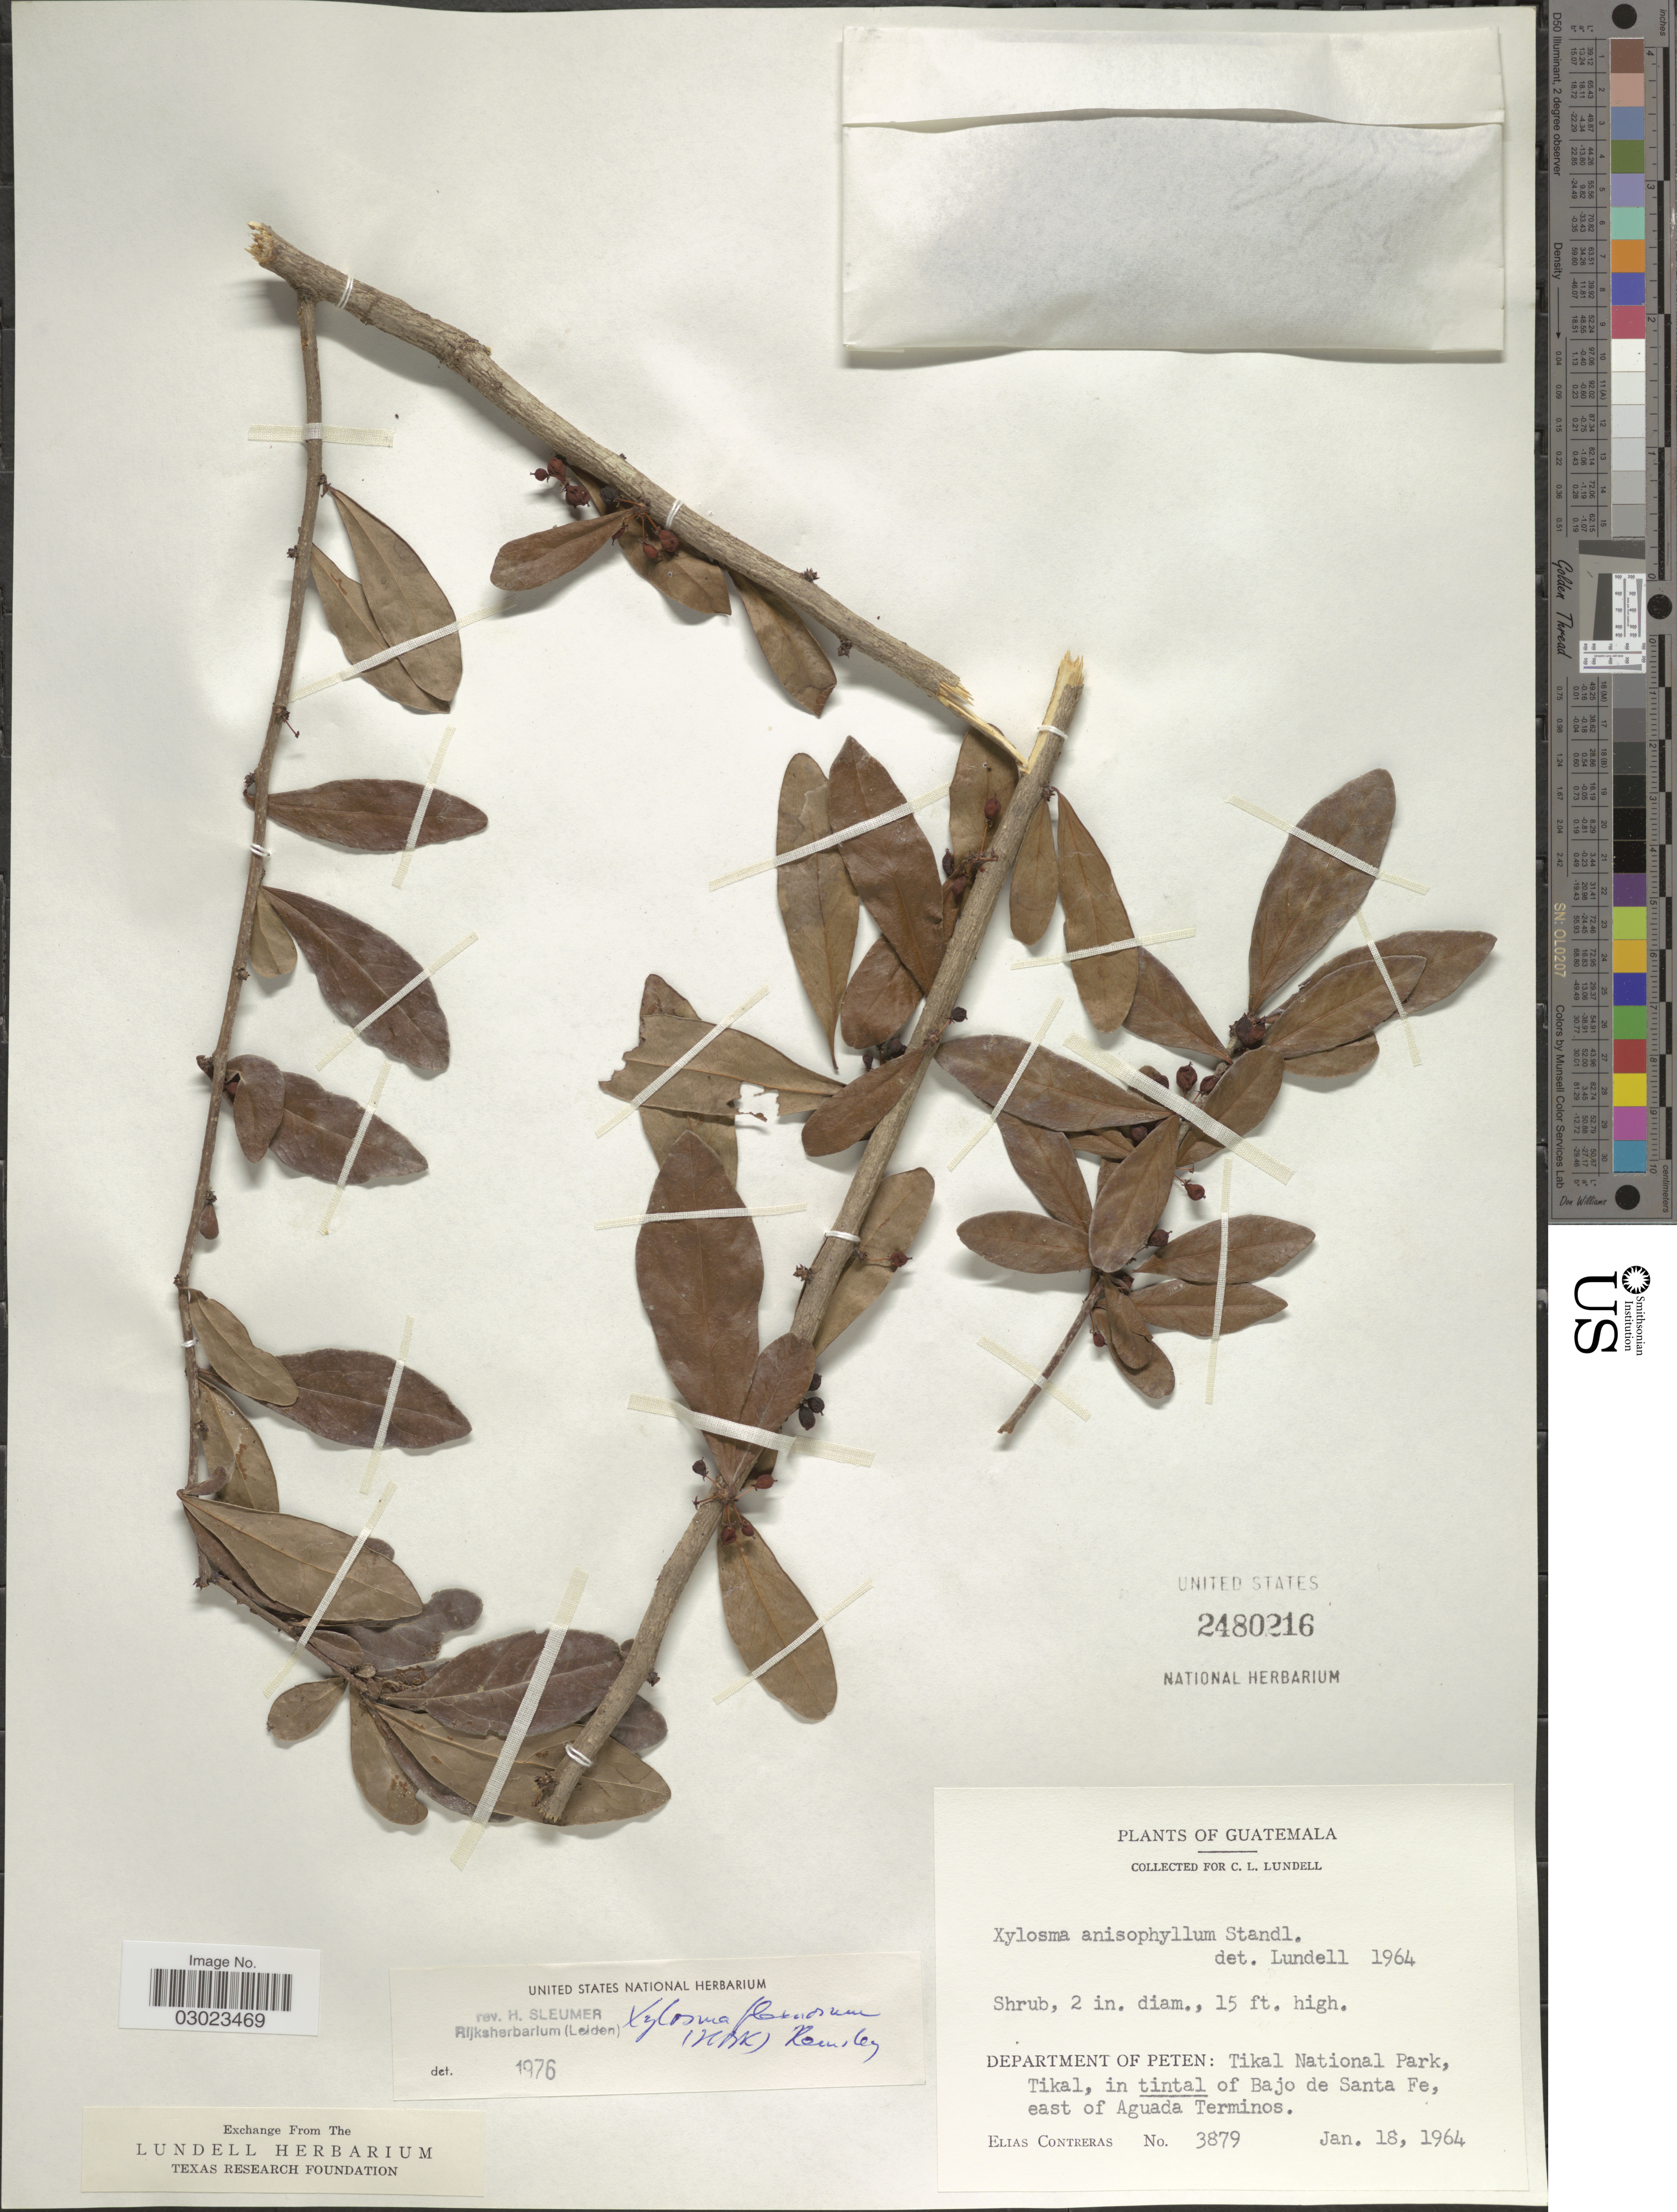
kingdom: Plantae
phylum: Tracheophyta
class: Magnoliopsida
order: Malpighiales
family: Salicaceae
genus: Xylosma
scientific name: Xylosma flexuosa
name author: (Kunth) Hemsl.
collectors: E. Contreras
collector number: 3879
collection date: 1964-01-18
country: Guatemala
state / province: El Petén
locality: Department of Peten: Tikal National Park, Tikal, in tintal of Bajo de Santa Fe, east of Aguada Terminos.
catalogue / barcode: US 2480216